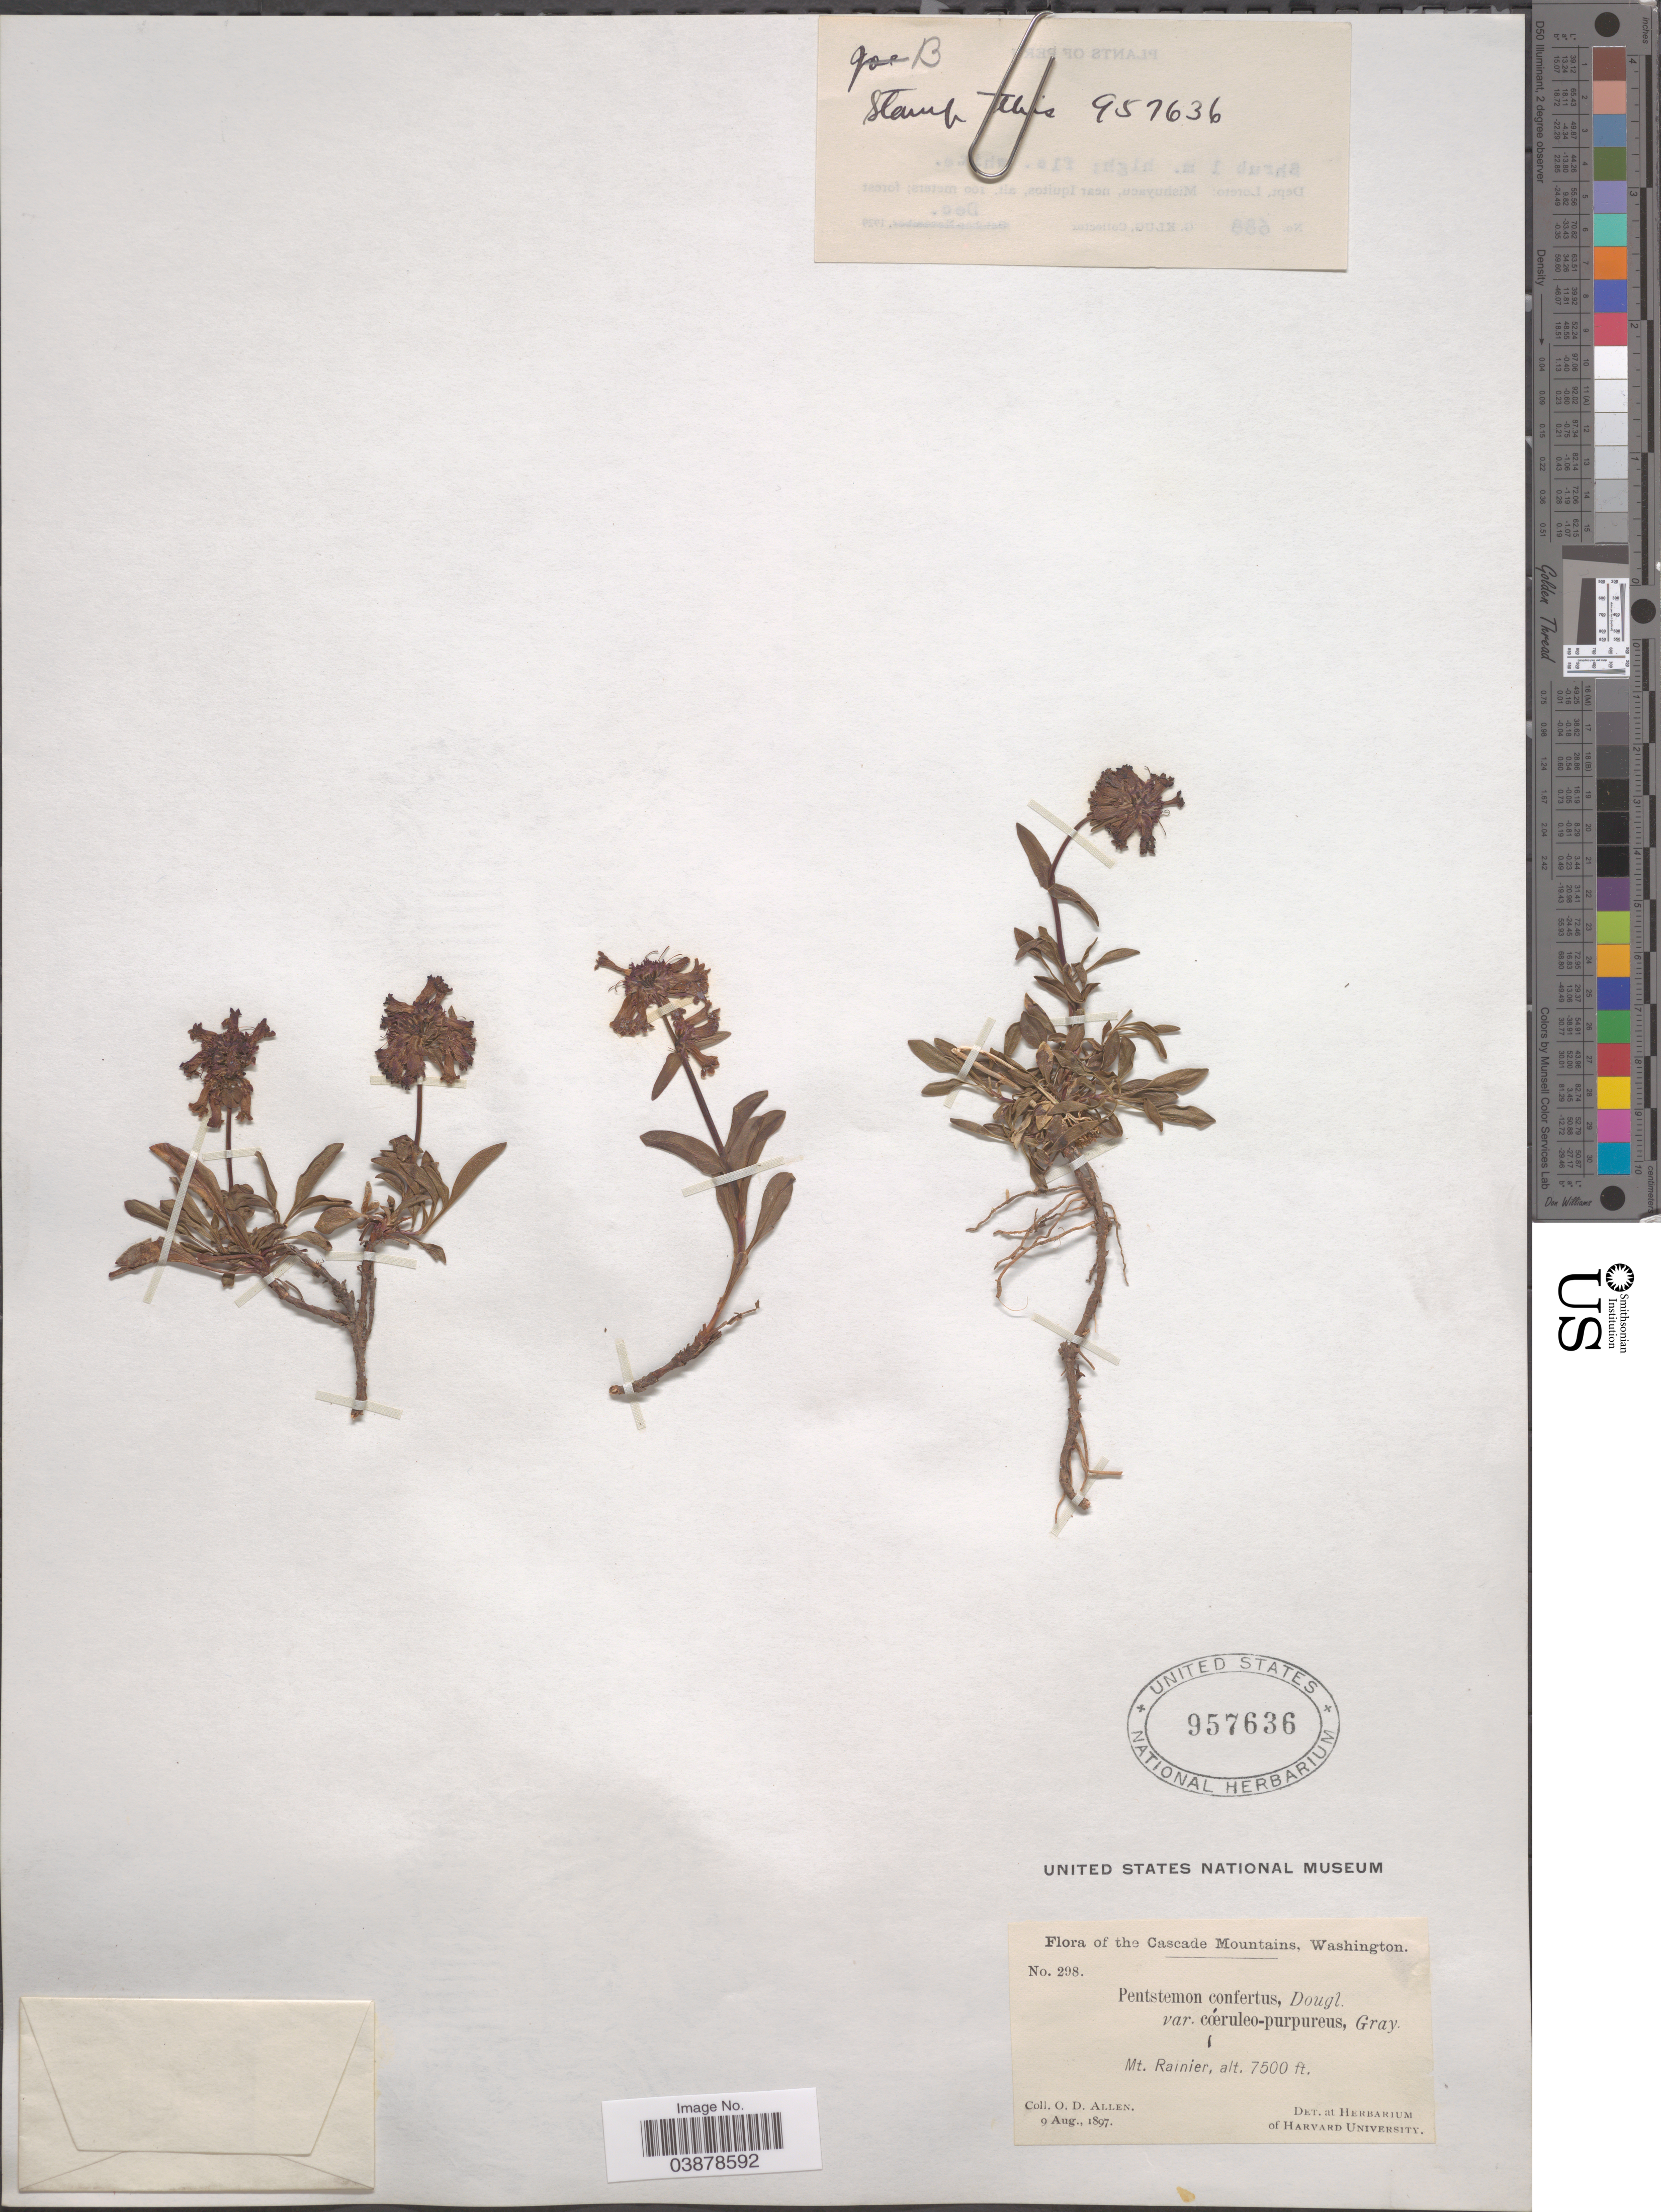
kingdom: Plantae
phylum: Tracheophyta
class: Magnoliopsida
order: Lamiales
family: Plantaginaceae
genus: Penstemon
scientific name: Penstemon tolmiei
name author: Hook.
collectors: O. D. Allen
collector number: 298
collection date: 1897-08-09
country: United States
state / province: Washington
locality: The Cascade Mountains. Mt. Rainier.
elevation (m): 2286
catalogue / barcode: US 957636